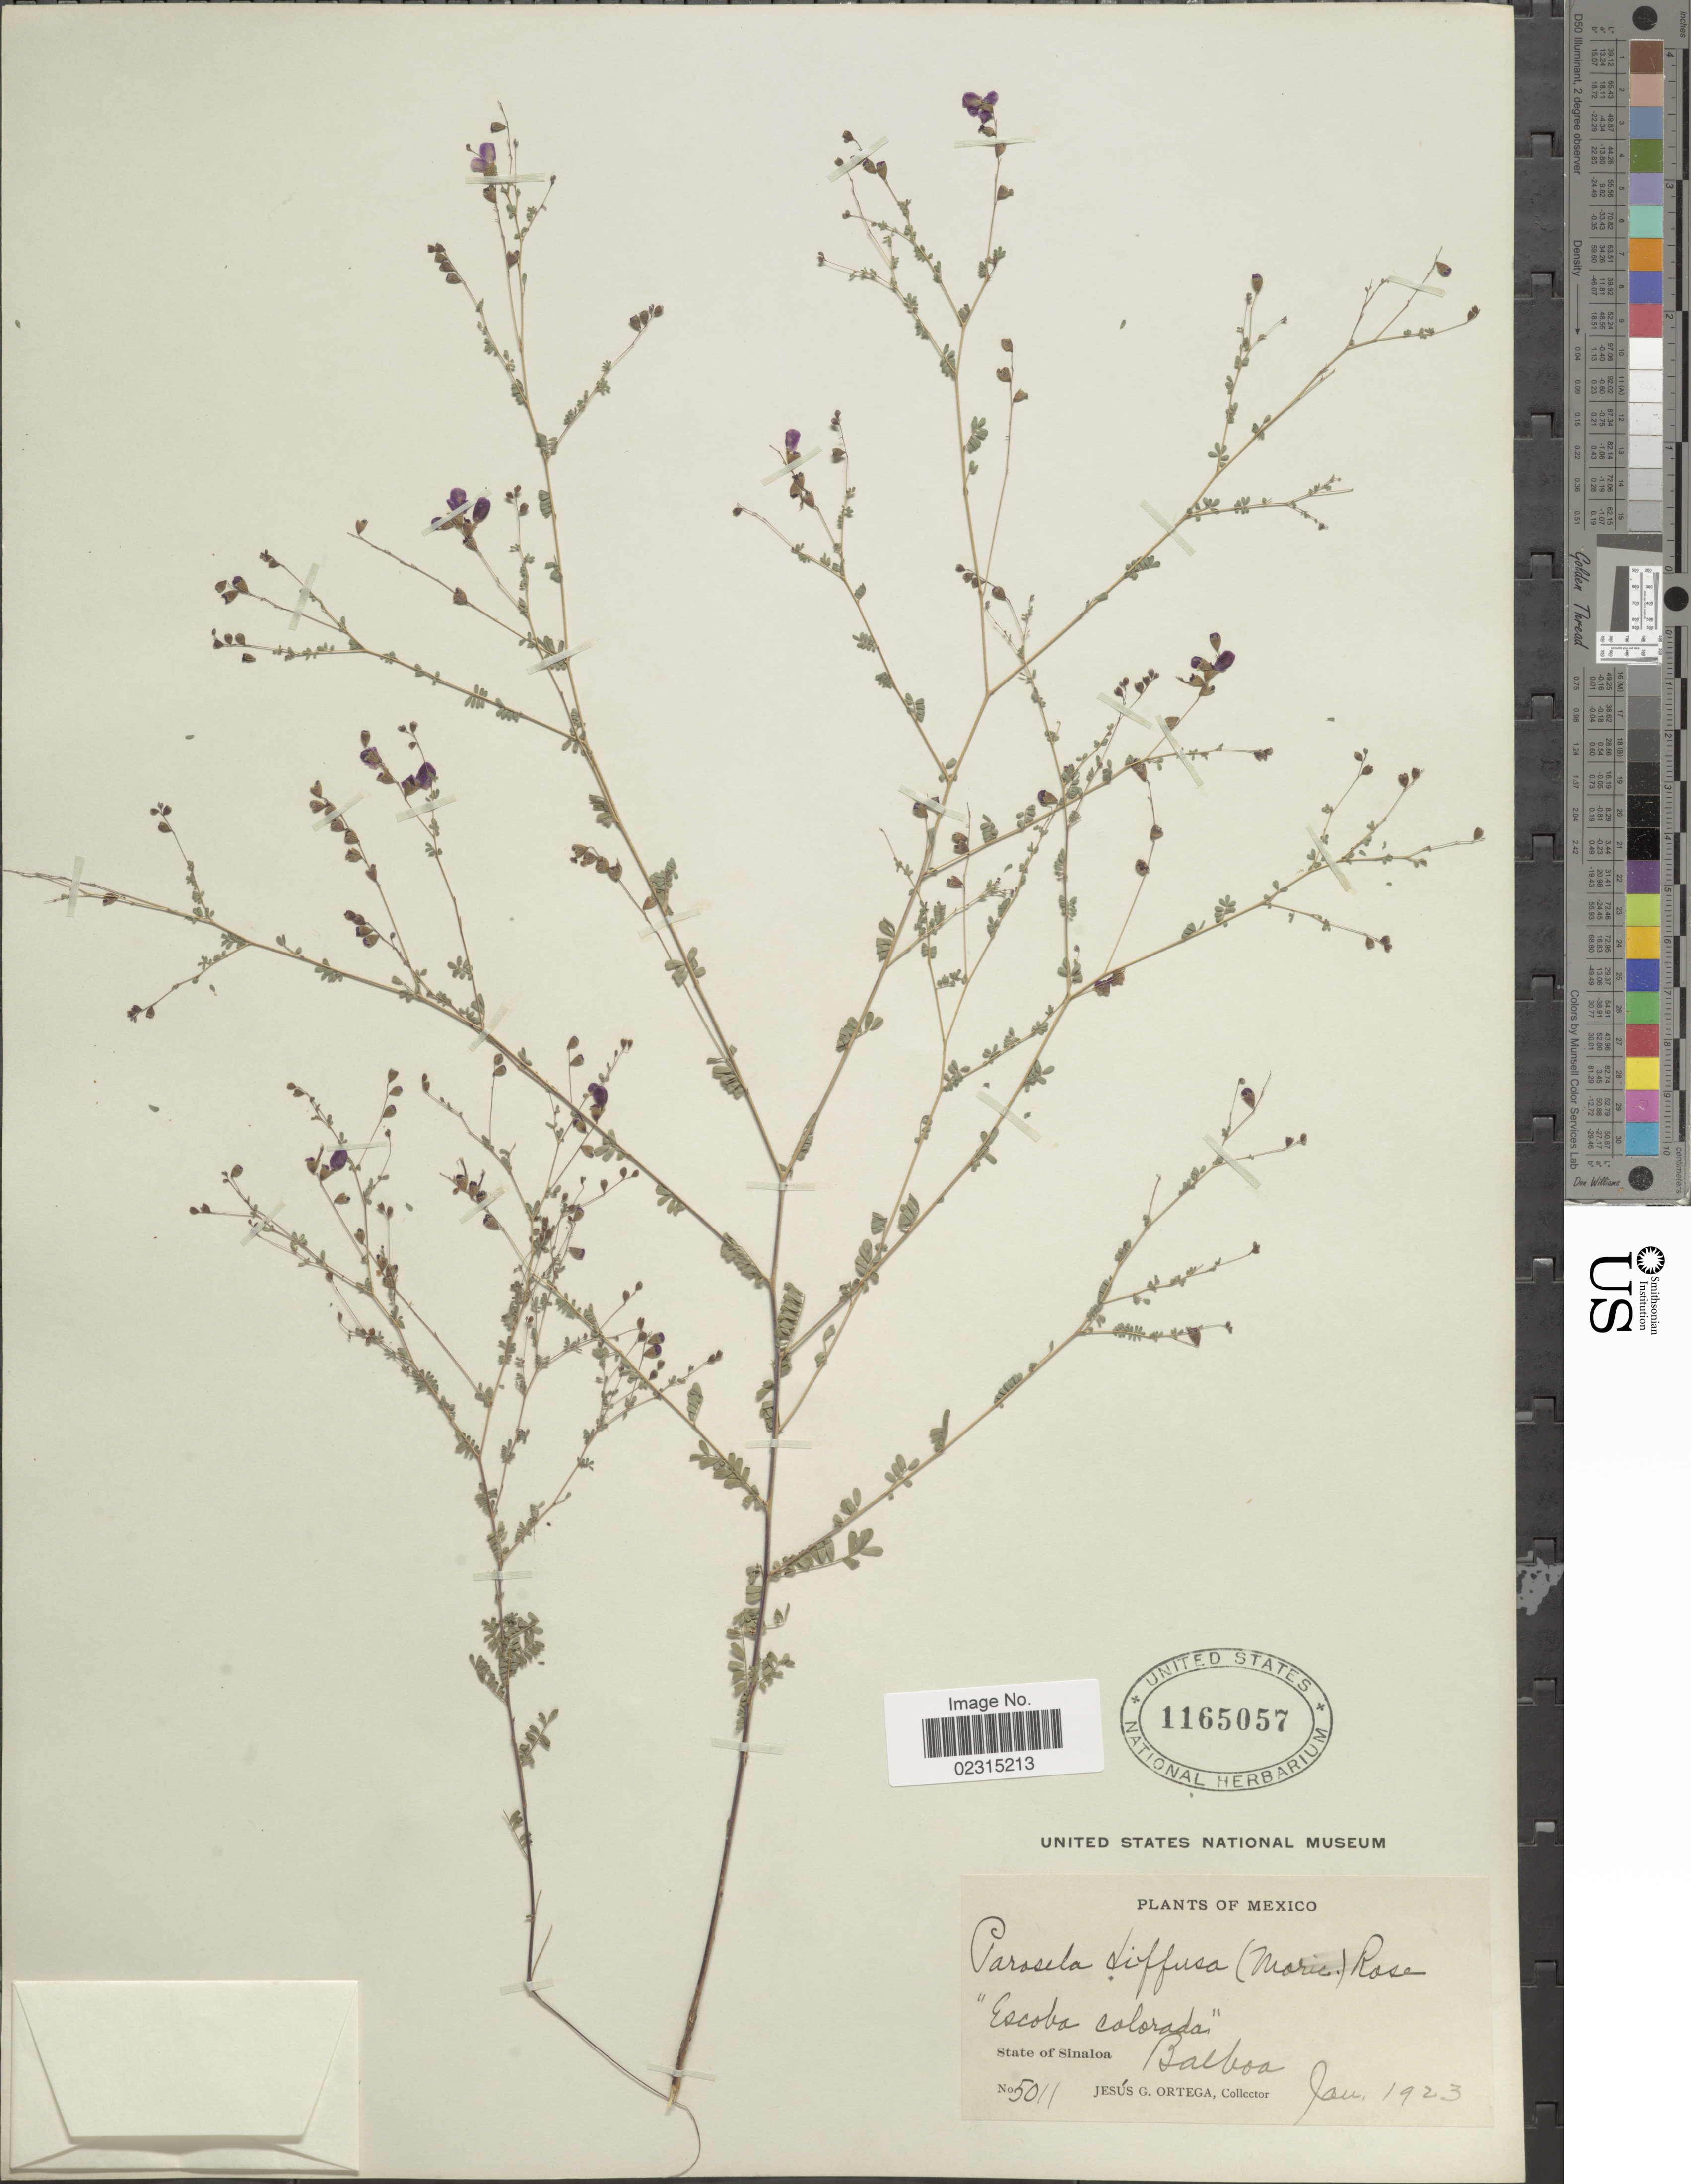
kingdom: Plantae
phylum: Tracheophyta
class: Magnoliopsida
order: Fabales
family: Fabaceae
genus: Marina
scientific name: Marina diffusa var. diffusa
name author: (Moric.) Barneby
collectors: J. Ortega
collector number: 5011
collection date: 1923-01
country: Mexico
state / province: Sinaloa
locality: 'Escoba colorado', Balboa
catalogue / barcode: US 1165057